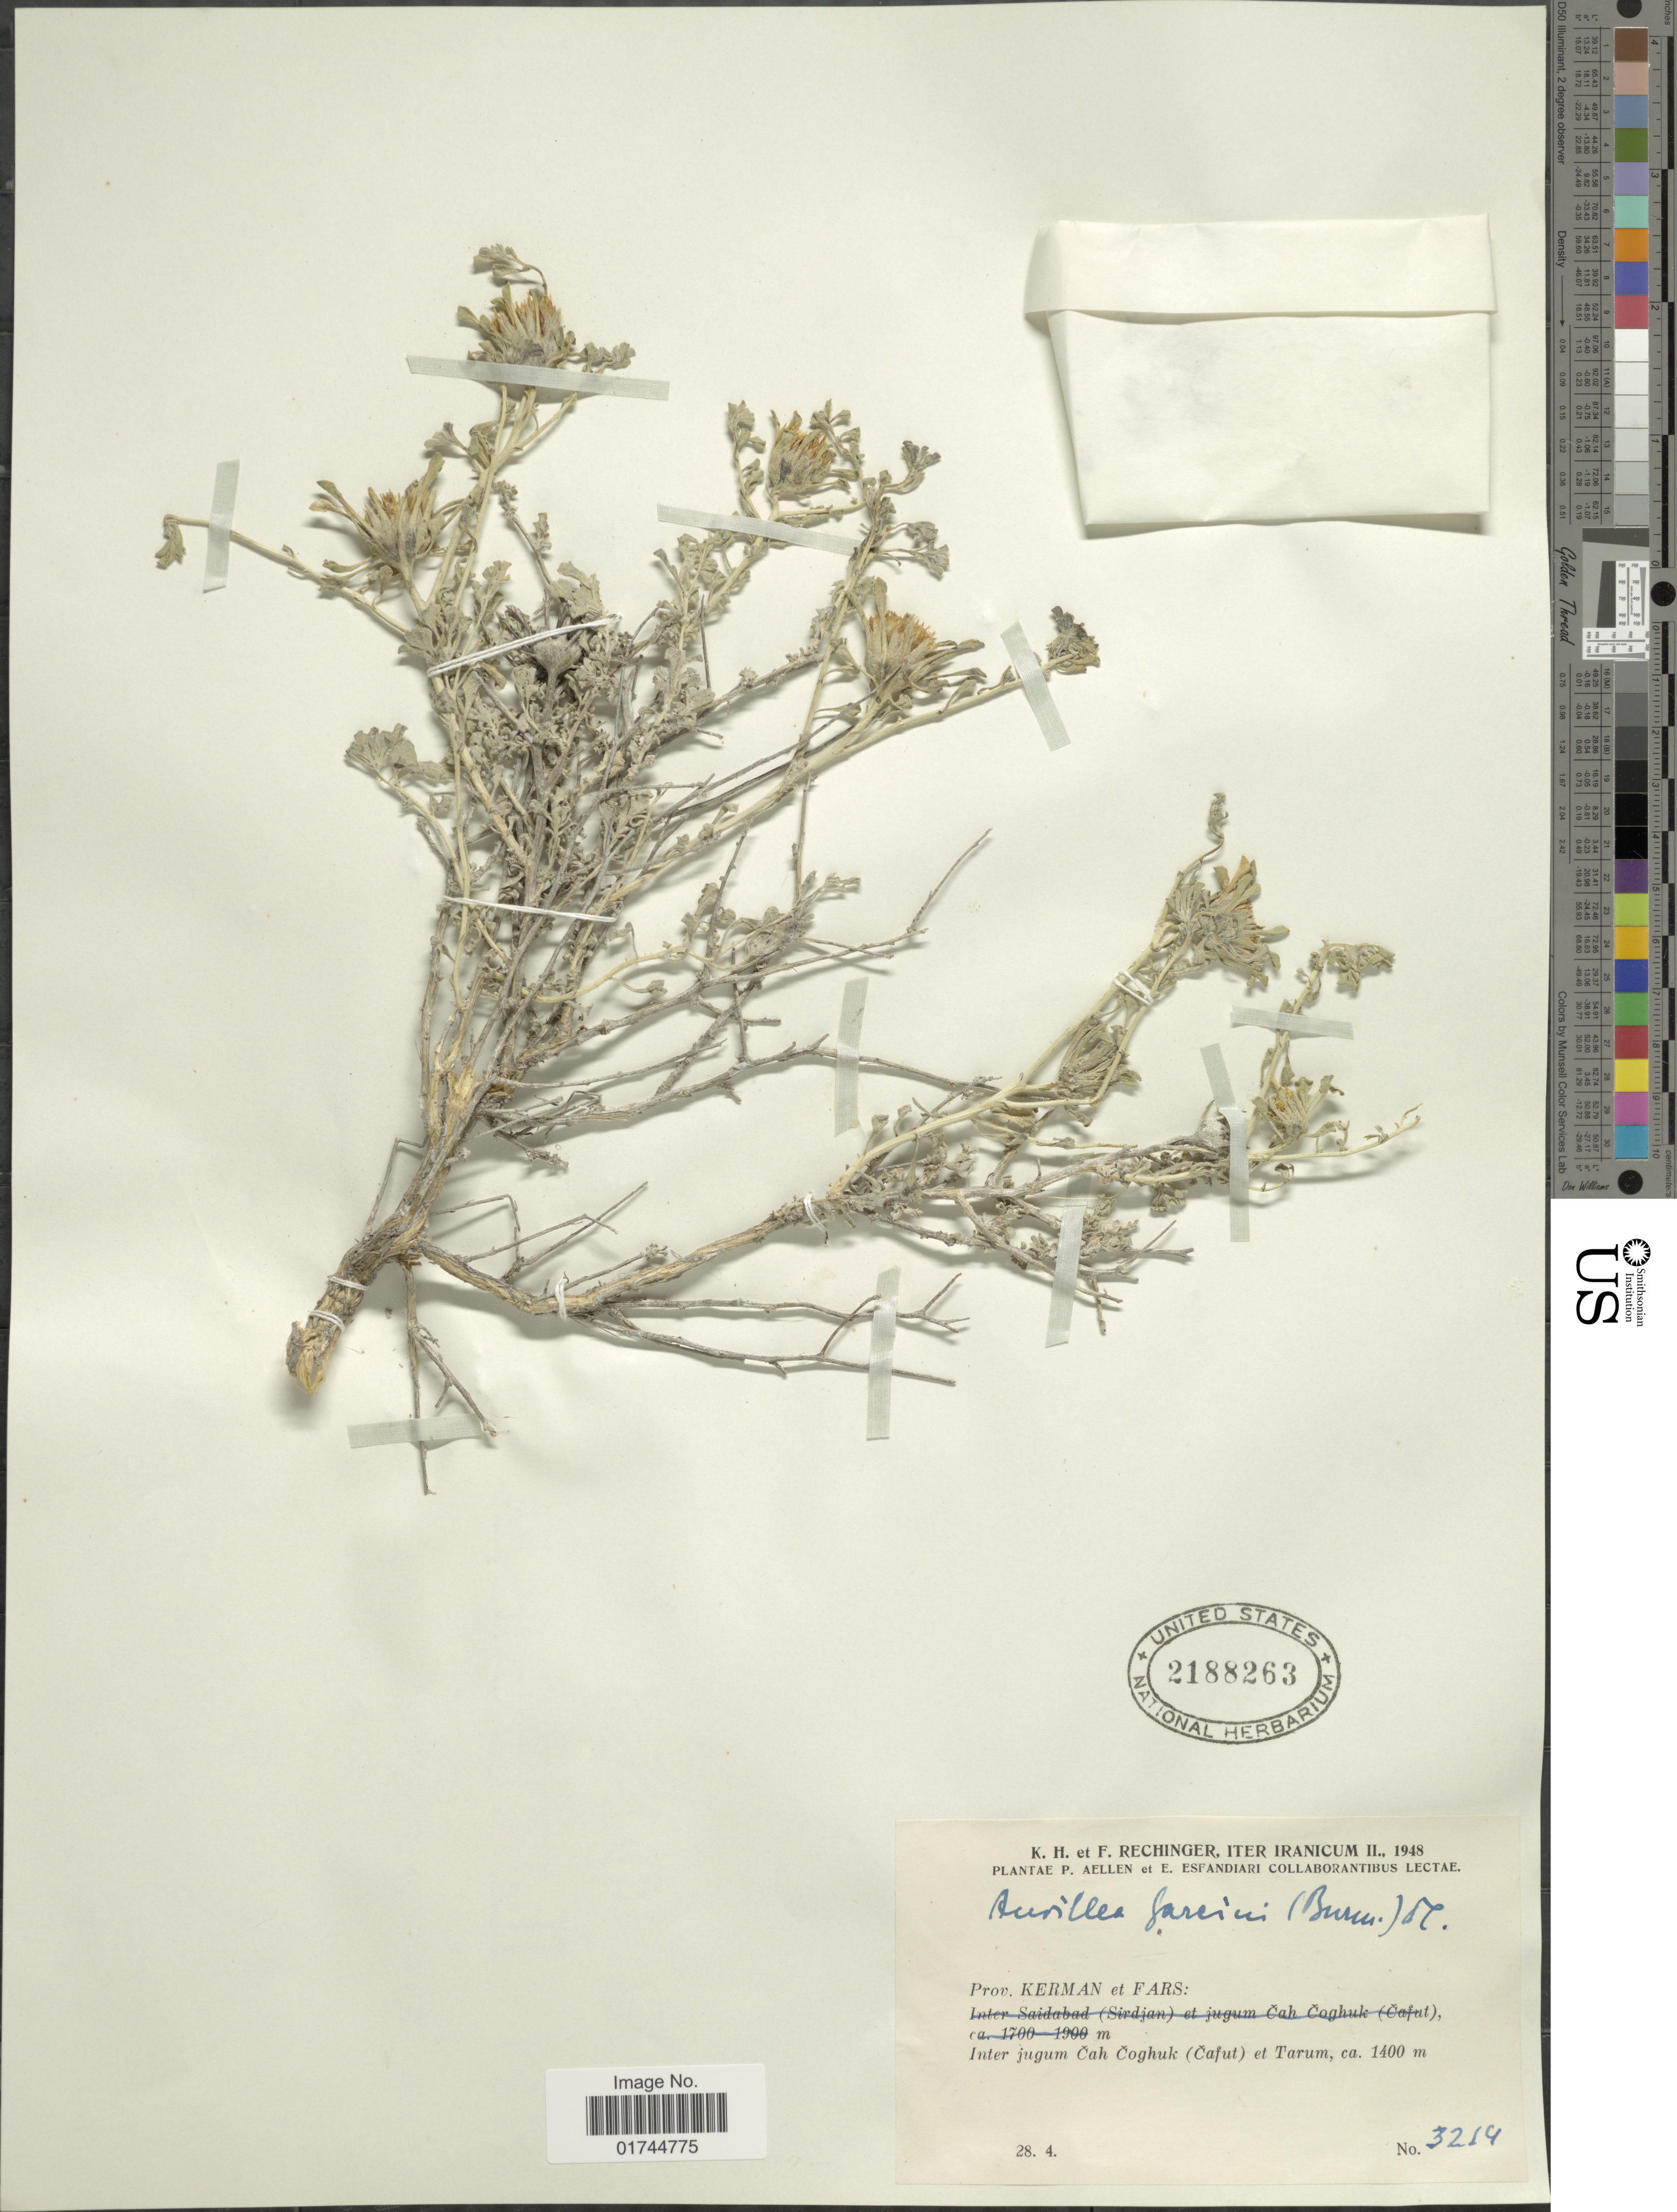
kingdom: Plantae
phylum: Tracheophyta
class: Magnoliopsida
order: Asterales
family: Asteraceae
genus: Anvillea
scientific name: Anvillea garcinii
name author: (Burm. f.) DC.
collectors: K. H. Rechinger & F. Rechinger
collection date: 1948-02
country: Iran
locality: Prov. Kerman et Fars, Inter Jugum Cah Coghuk (Cafut) etTarum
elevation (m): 1400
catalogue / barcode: US 2188263